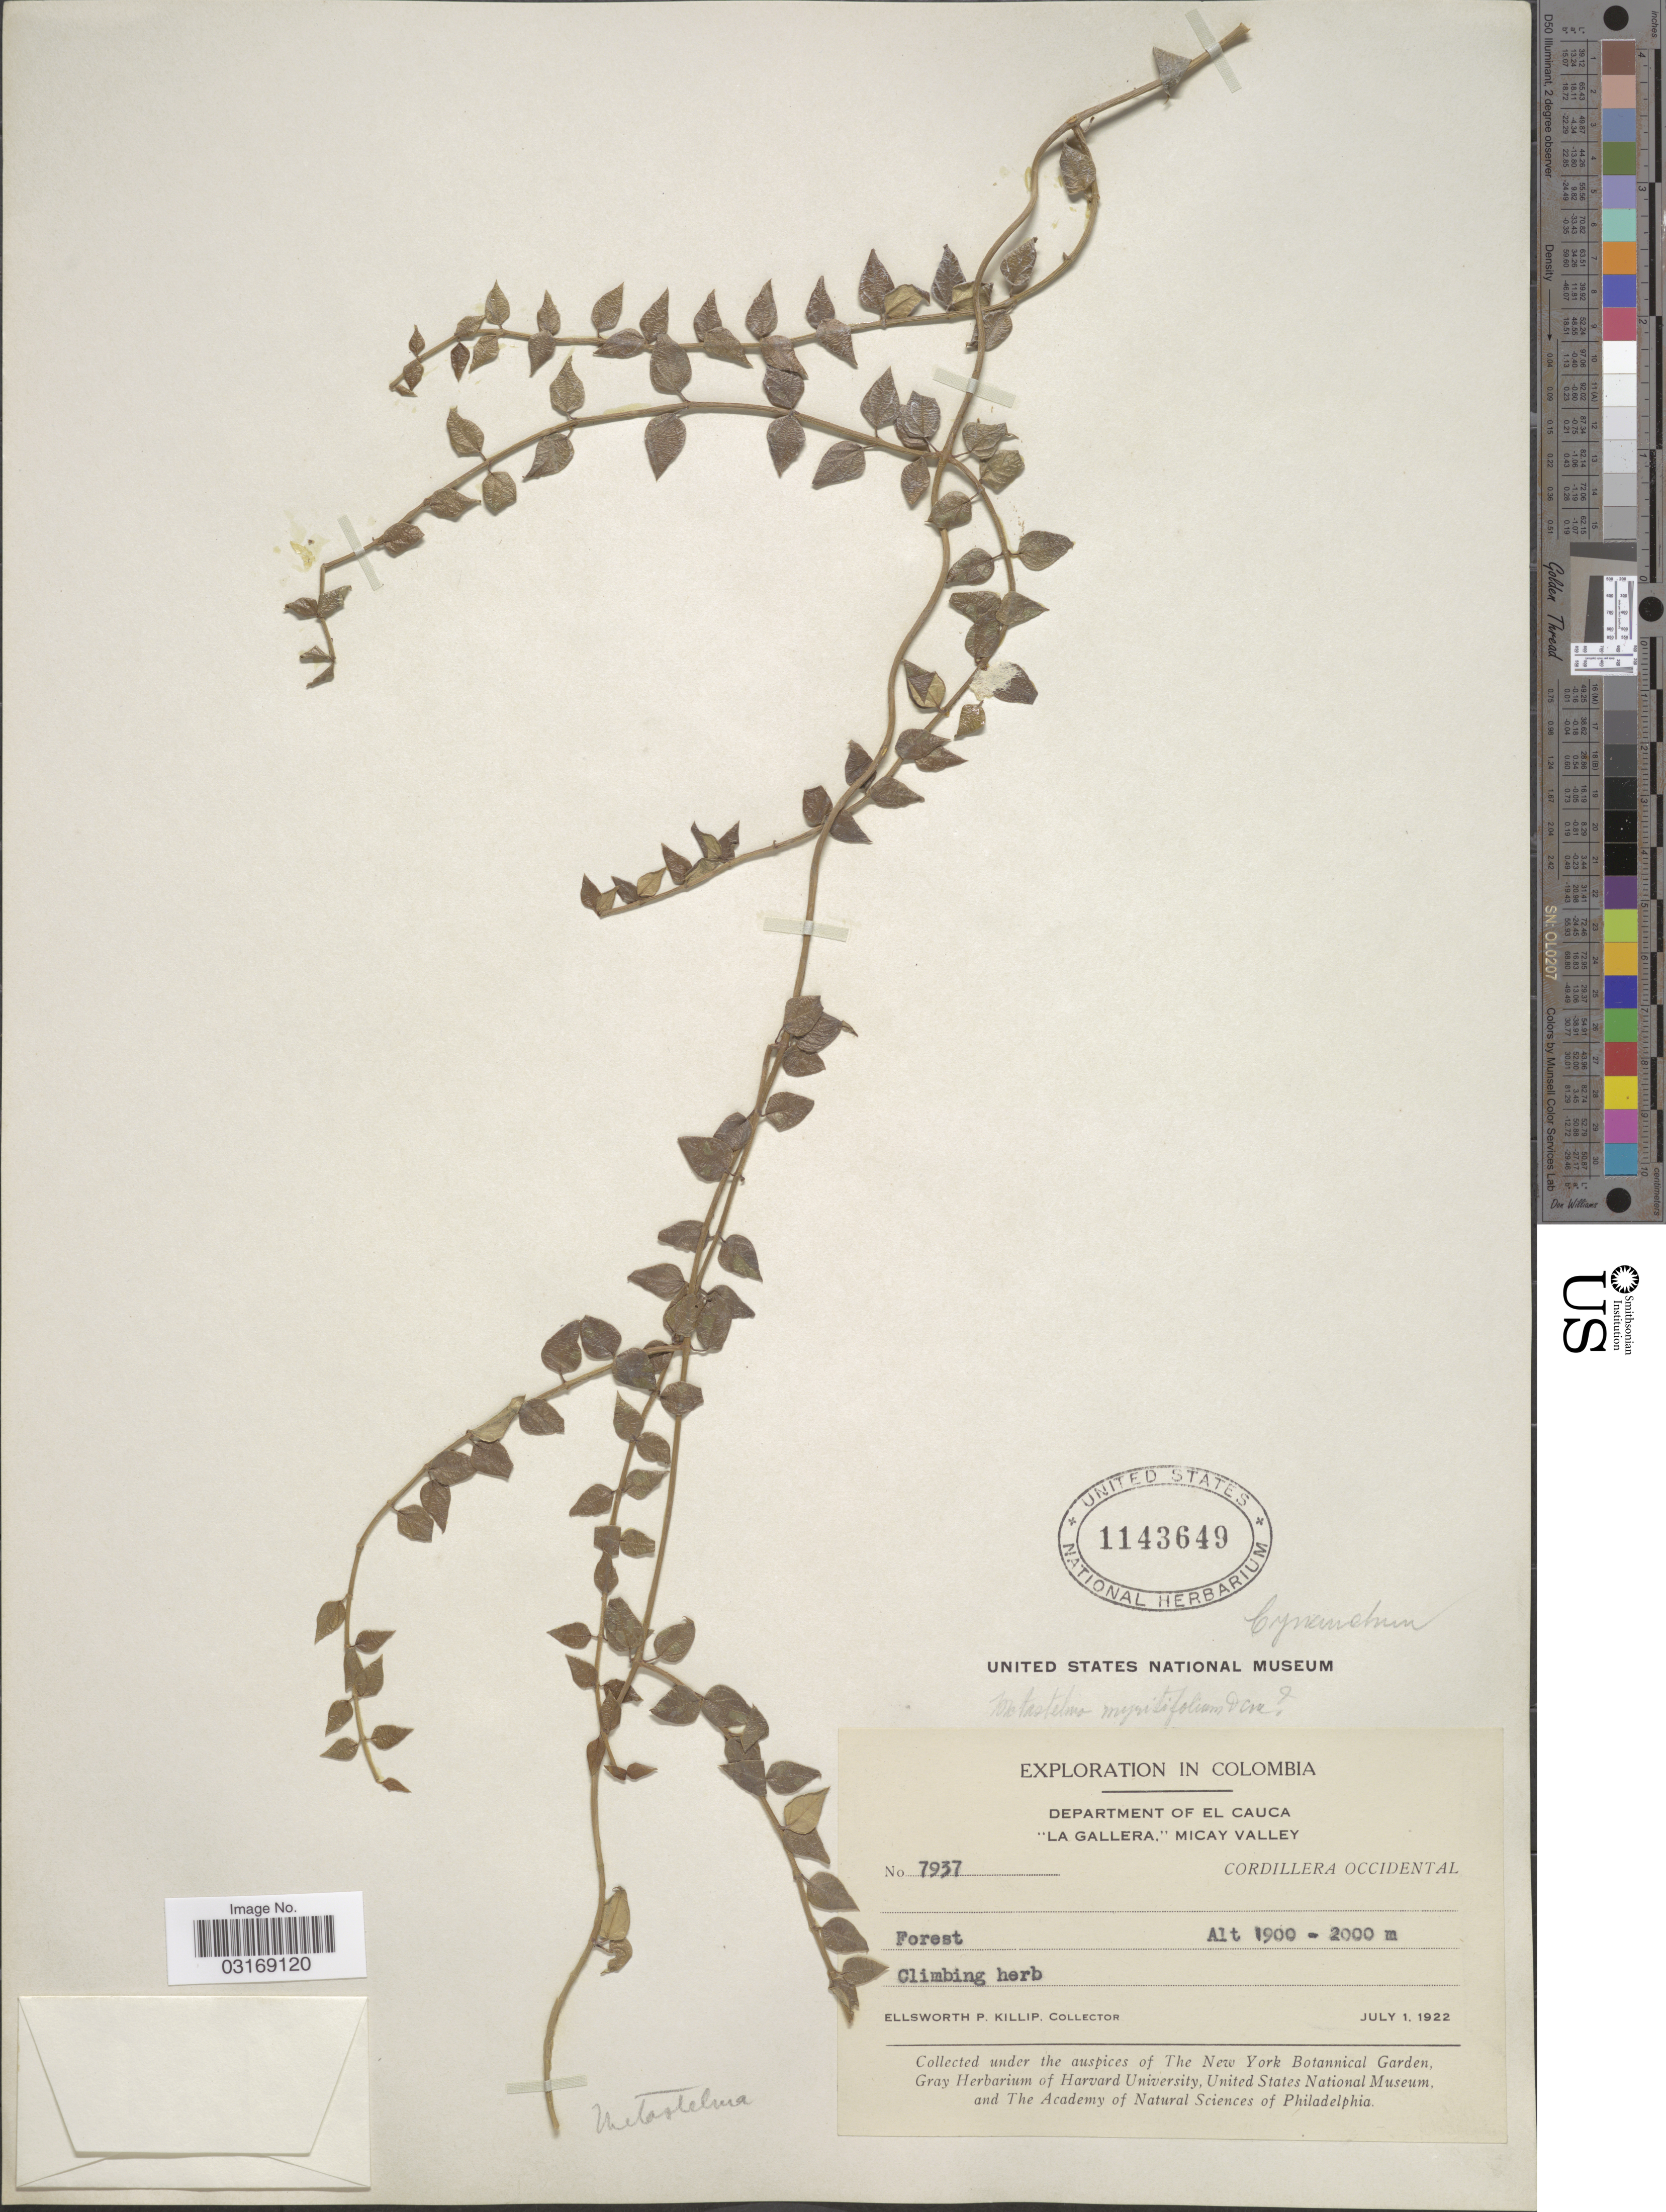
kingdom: Plantae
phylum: Tracheophyta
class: Magnoliopsida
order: Gentianales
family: Apocynaceae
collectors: E. P. Killip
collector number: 7937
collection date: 1922-07-01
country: Colombia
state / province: Cauca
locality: Department of El Cauca. "La Gallera", Micay Valley. Cordillera Occidental.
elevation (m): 1900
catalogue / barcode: US 1143649